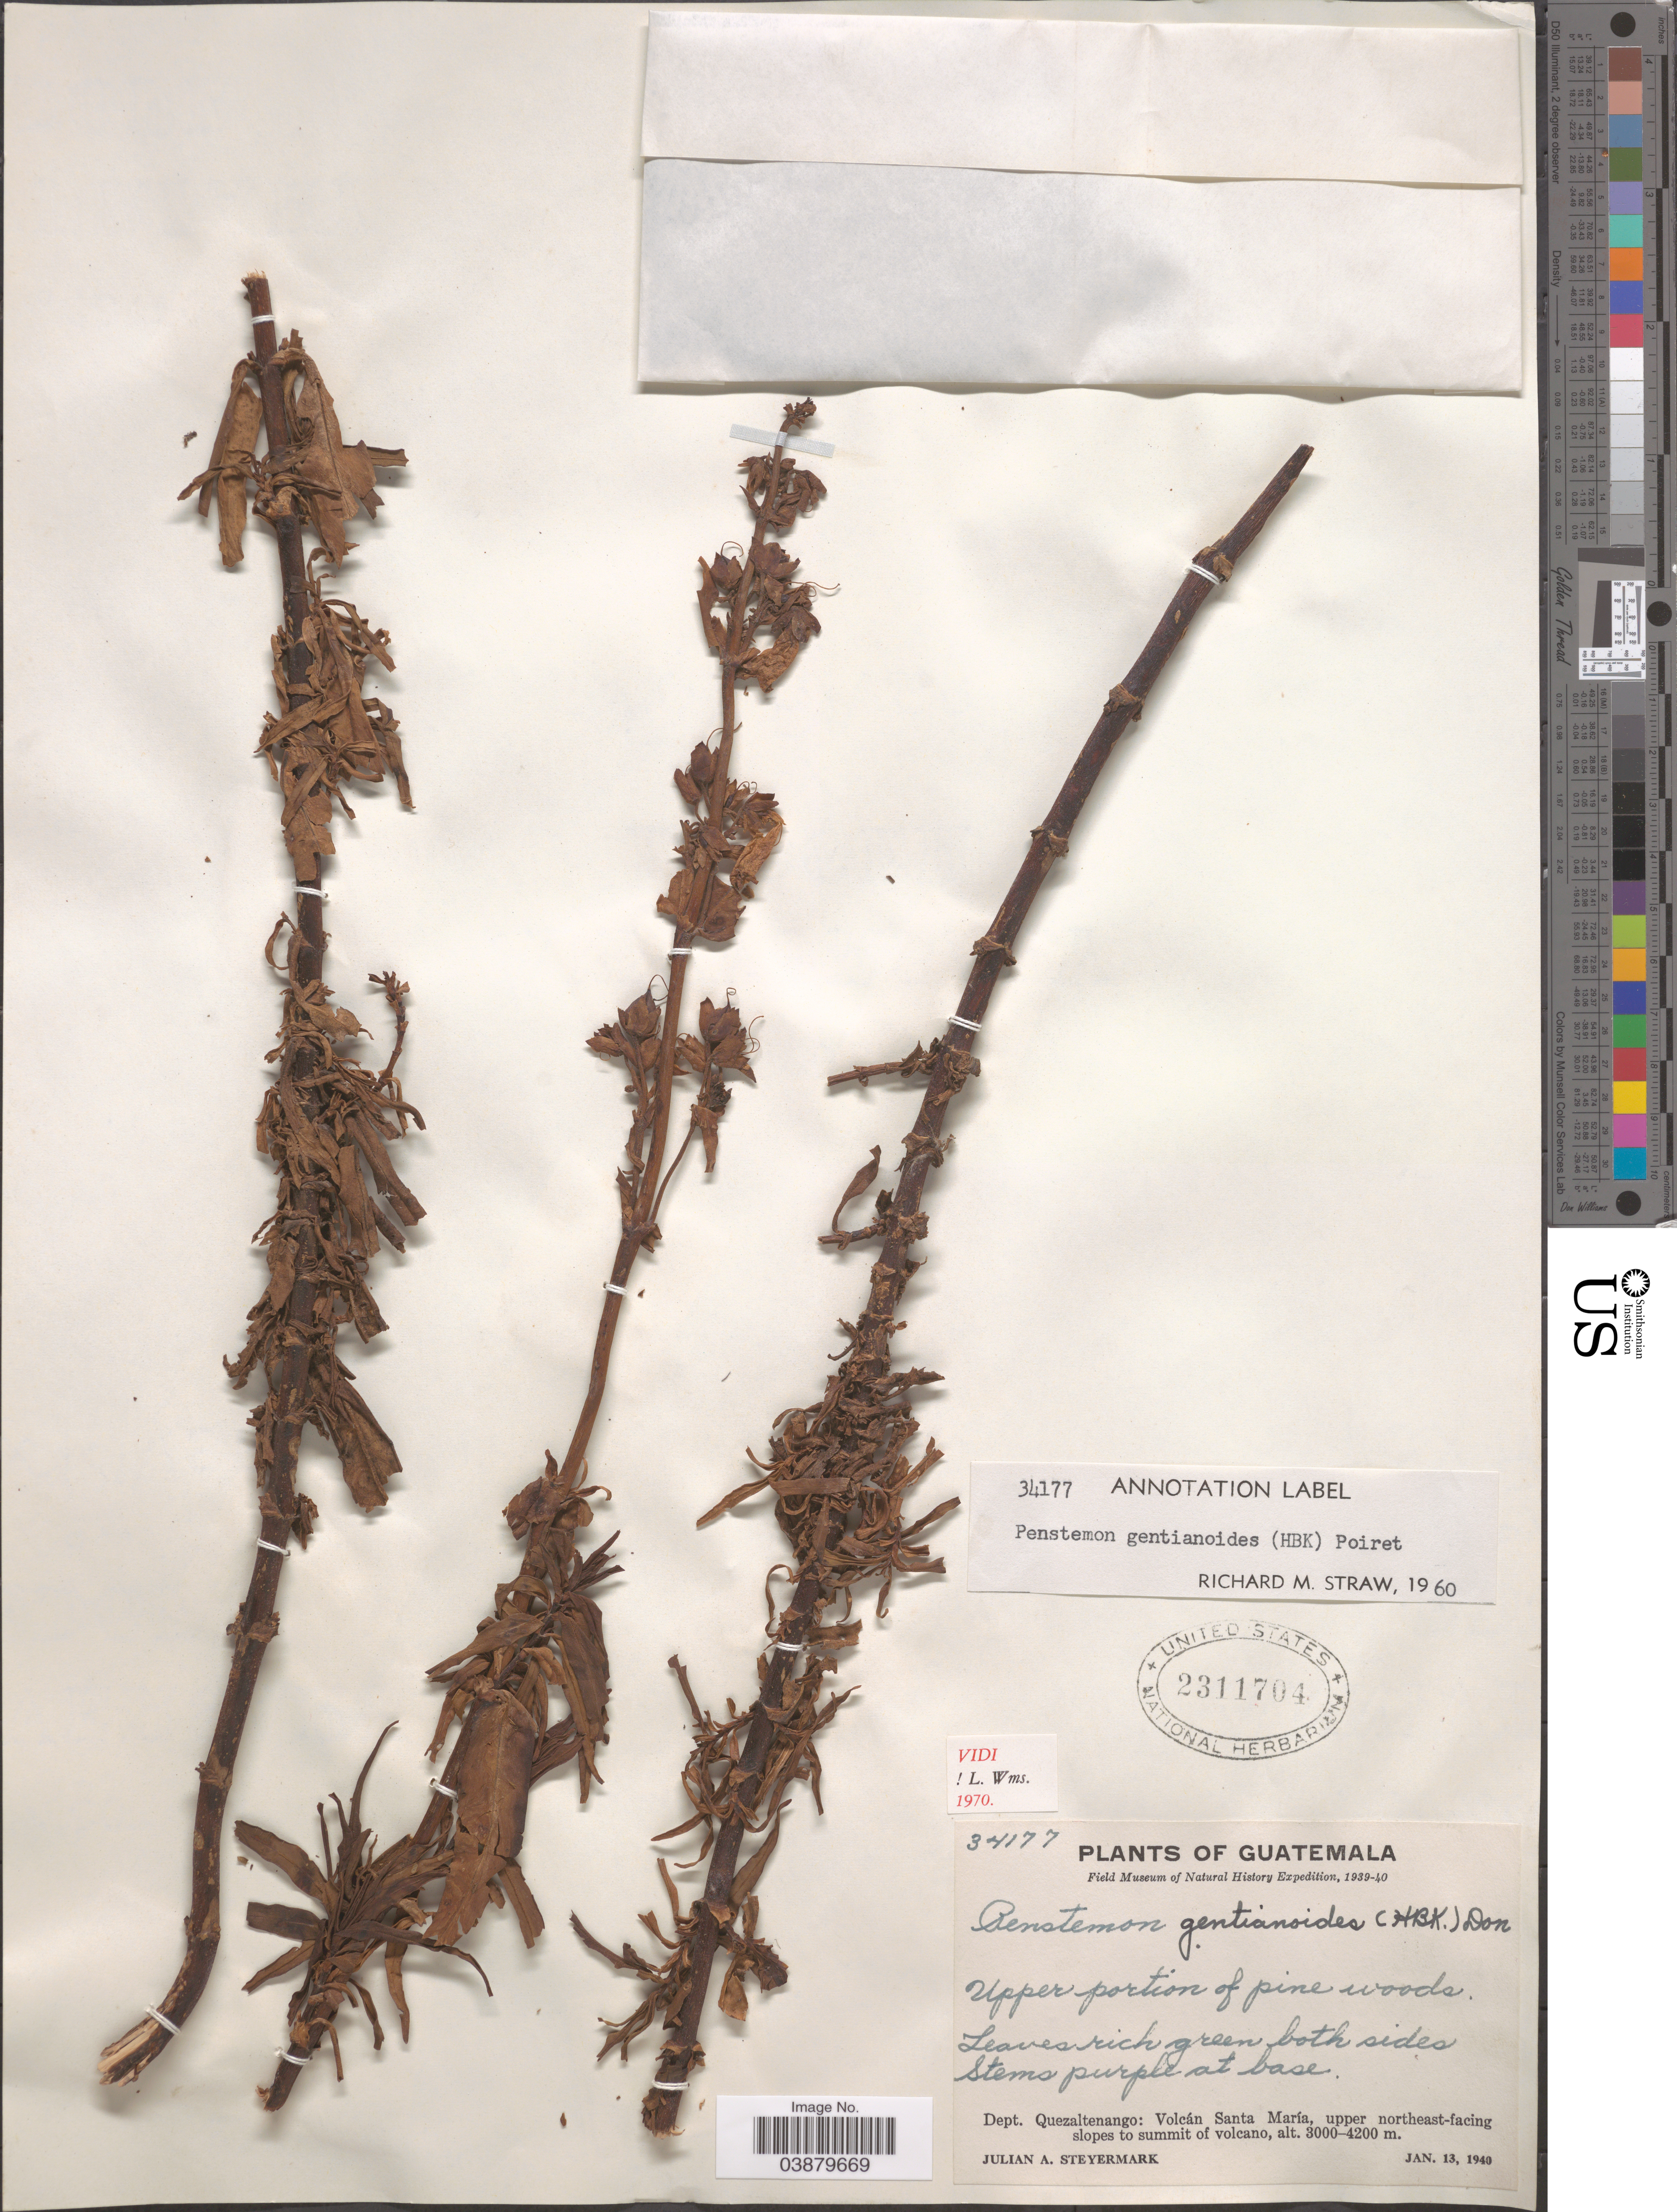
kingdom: Plantae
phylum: Tracheophyta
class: Magnoliopsida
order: Lamiales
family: Plantaginaceae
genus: Penstemon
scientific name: Penstemon gentianoides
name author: (Kunth) Poir.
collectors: J. Steyermark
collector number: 34177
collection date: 1940-01-13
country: Guatemala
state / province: Quetzaltenango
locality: Upper portion of pine woods. Dept. Quezaltenango: Volcán Santa María, upper northeast-facing slopes to summit of volcano.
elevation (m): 3000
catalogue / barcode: US 2311704